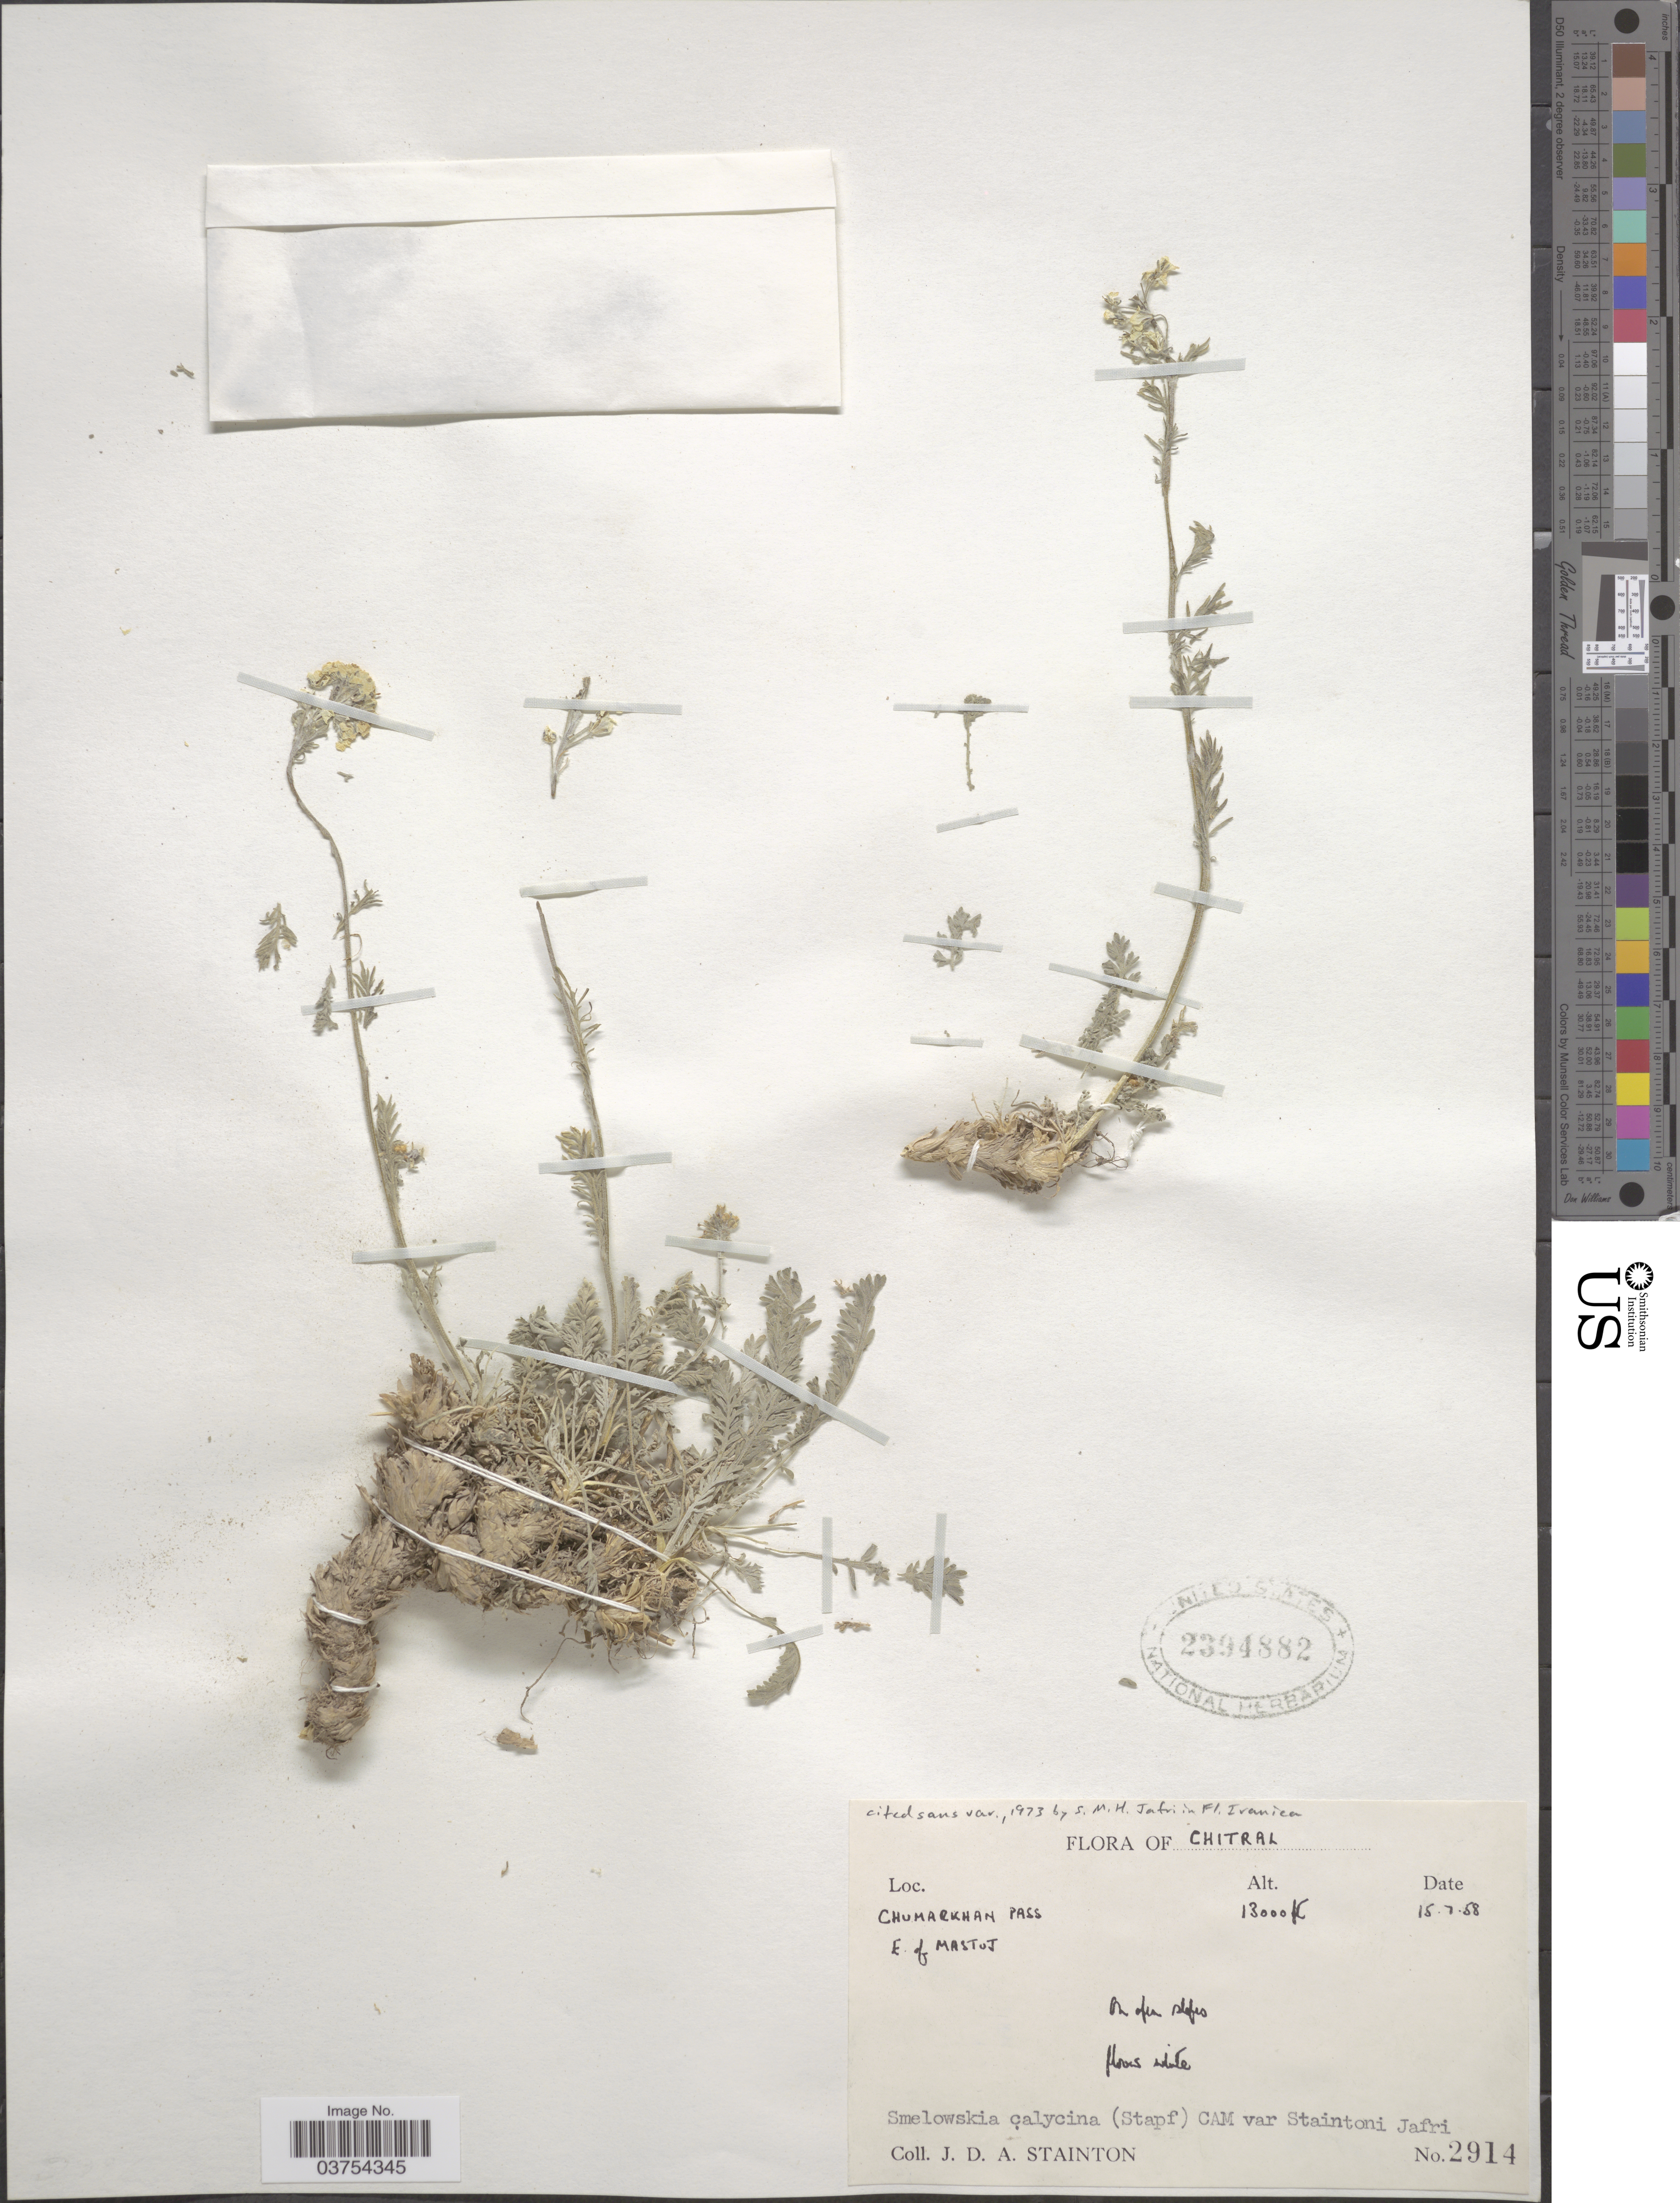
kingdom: Plantae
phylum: Tracheophyta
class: Magnoliopsida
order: Brassicales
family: Brassicaceae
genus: Smelowskia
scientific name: Smelowskia calycina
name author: (Stephan) C.A. Mey.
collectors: J. Stainton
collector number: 2914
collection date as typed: Transcribed d/m/y: 15/7/58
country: Pakistan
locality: Chitral. Chumarkhan Pass E. of Mastoj.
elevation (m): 3962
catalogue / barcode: US 2394882